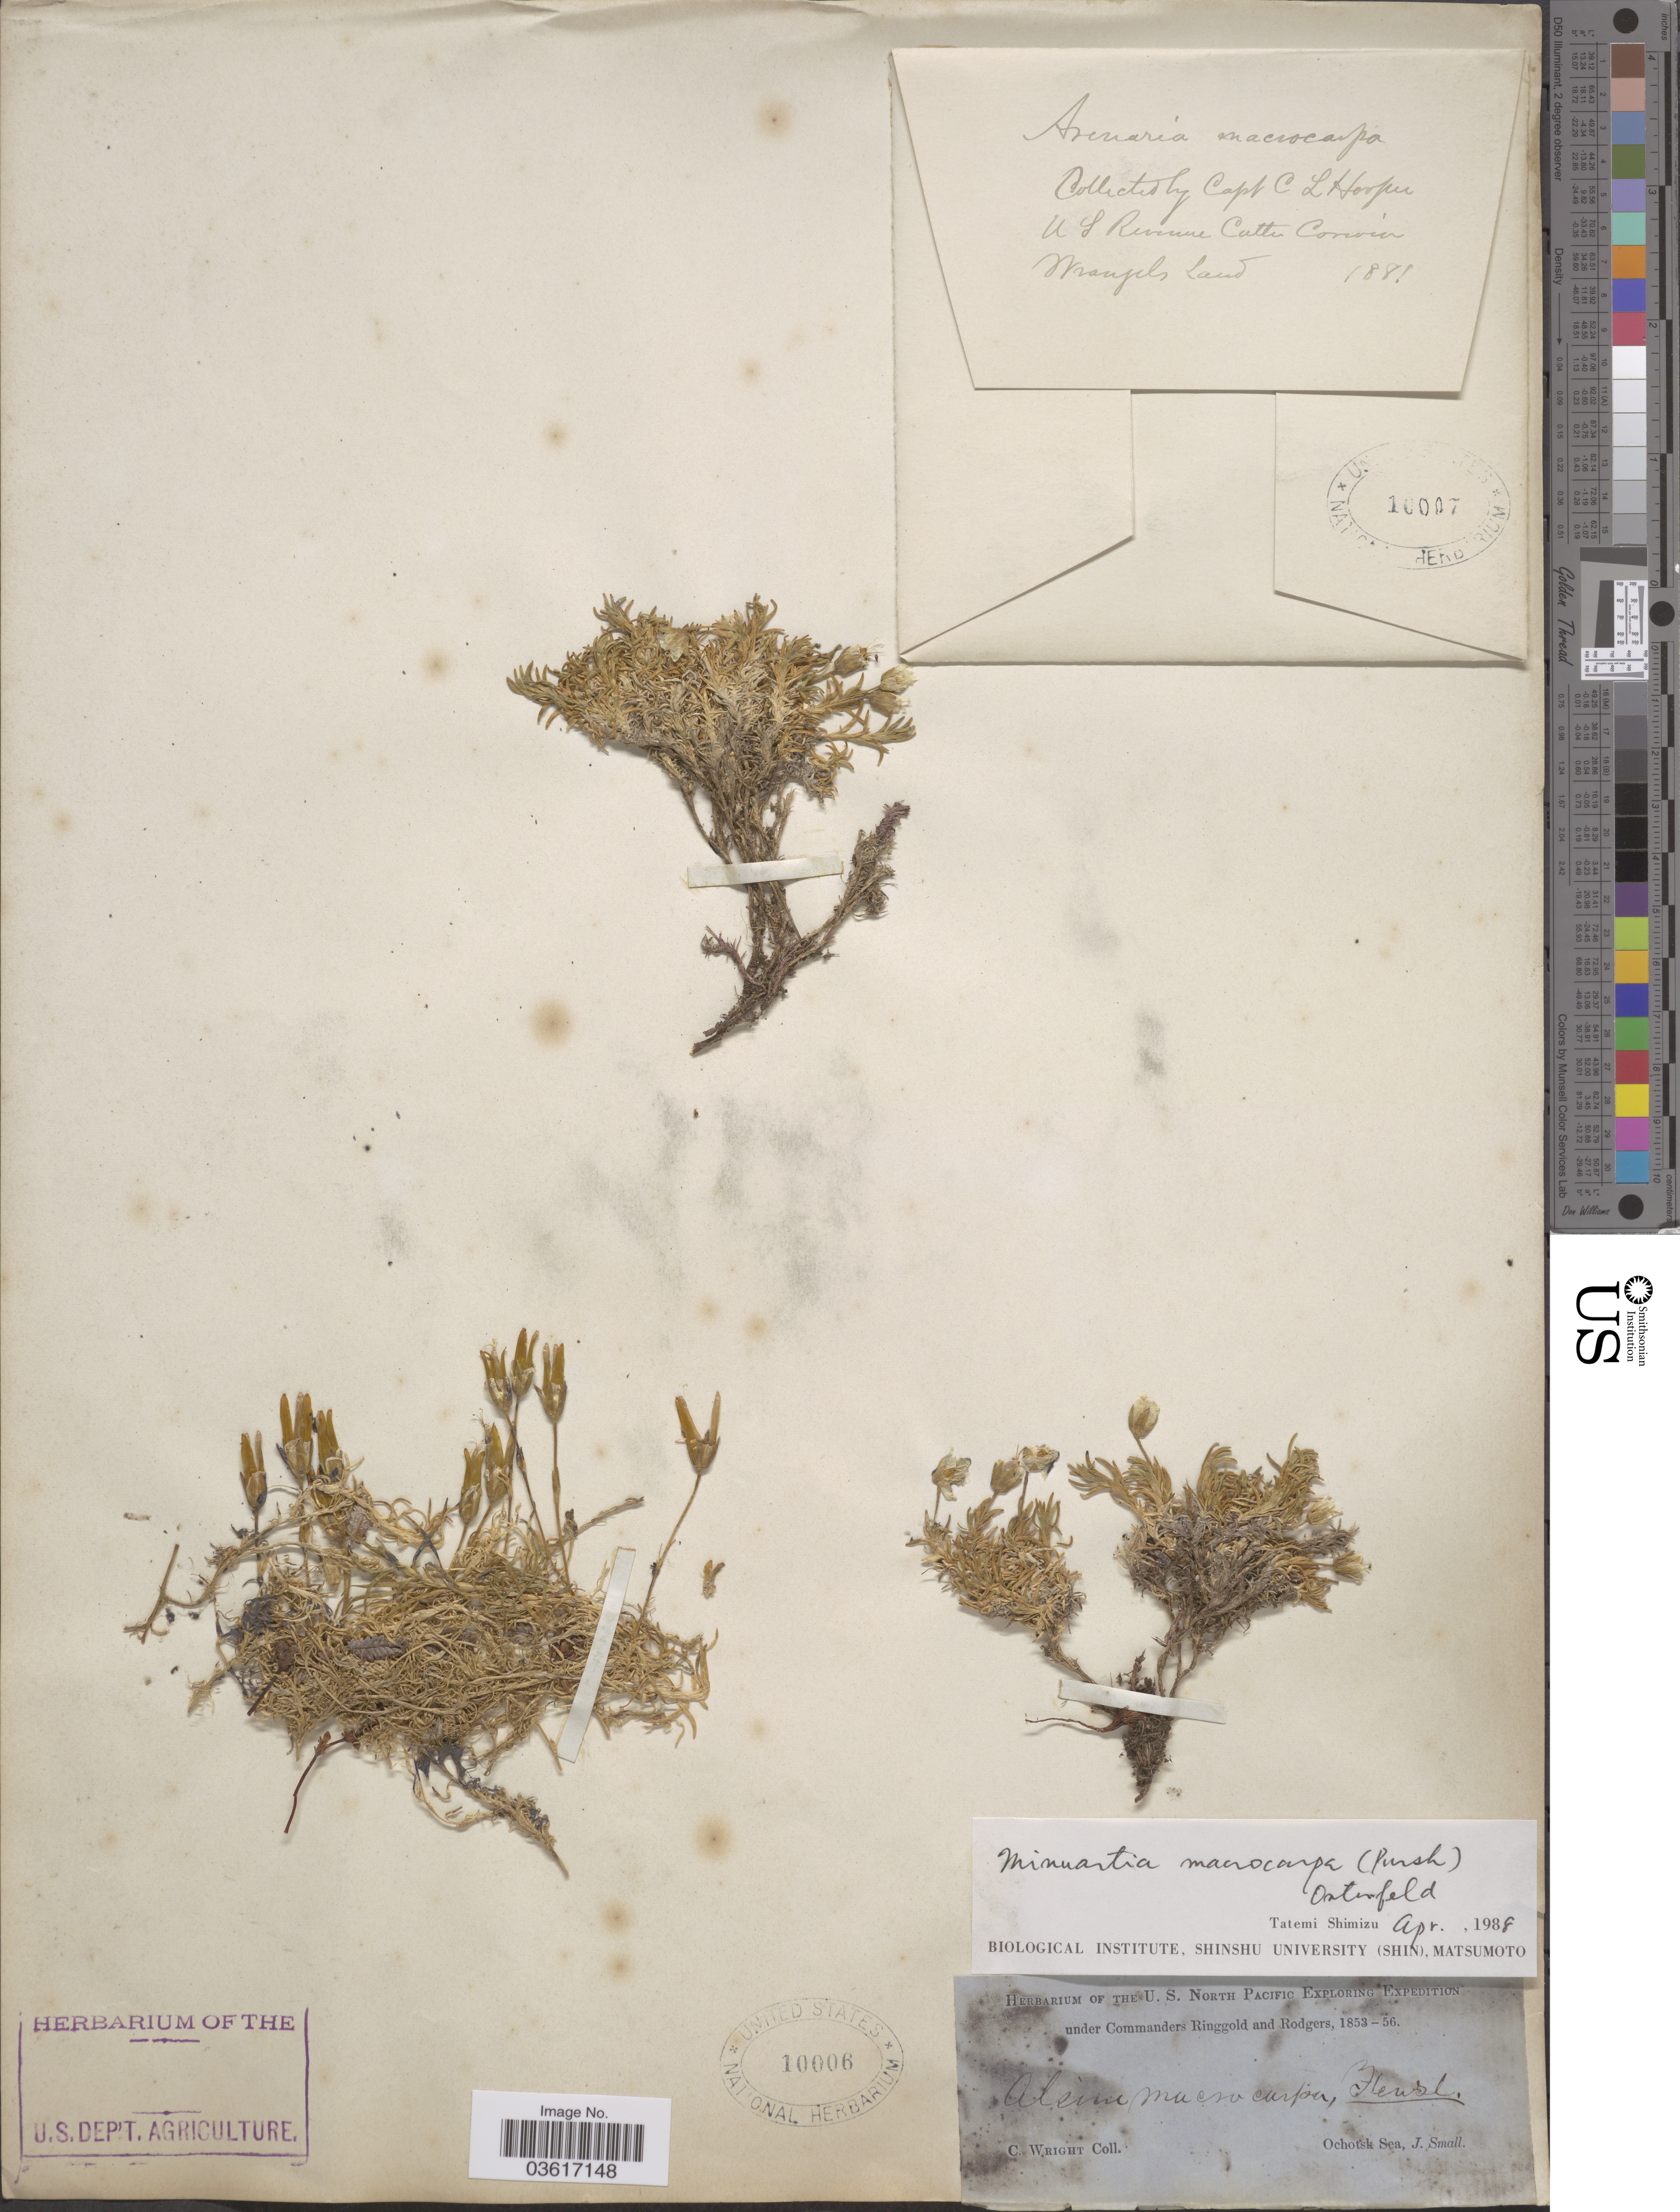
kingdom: Plantae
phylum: Tracheophyta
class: Magnoliopsida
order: Caryophyllales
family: Caryophyllaceae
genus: Pseudocherleria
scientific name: Pseudocherleria macrocarpa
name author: (Pursh) Dillenb. & Kadereit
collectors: C. Hooper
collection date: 1881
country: Russian Federation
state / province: Chukotka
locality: U S Revenne Catte Corvin, Wrangels Land.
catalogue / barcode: US 10007